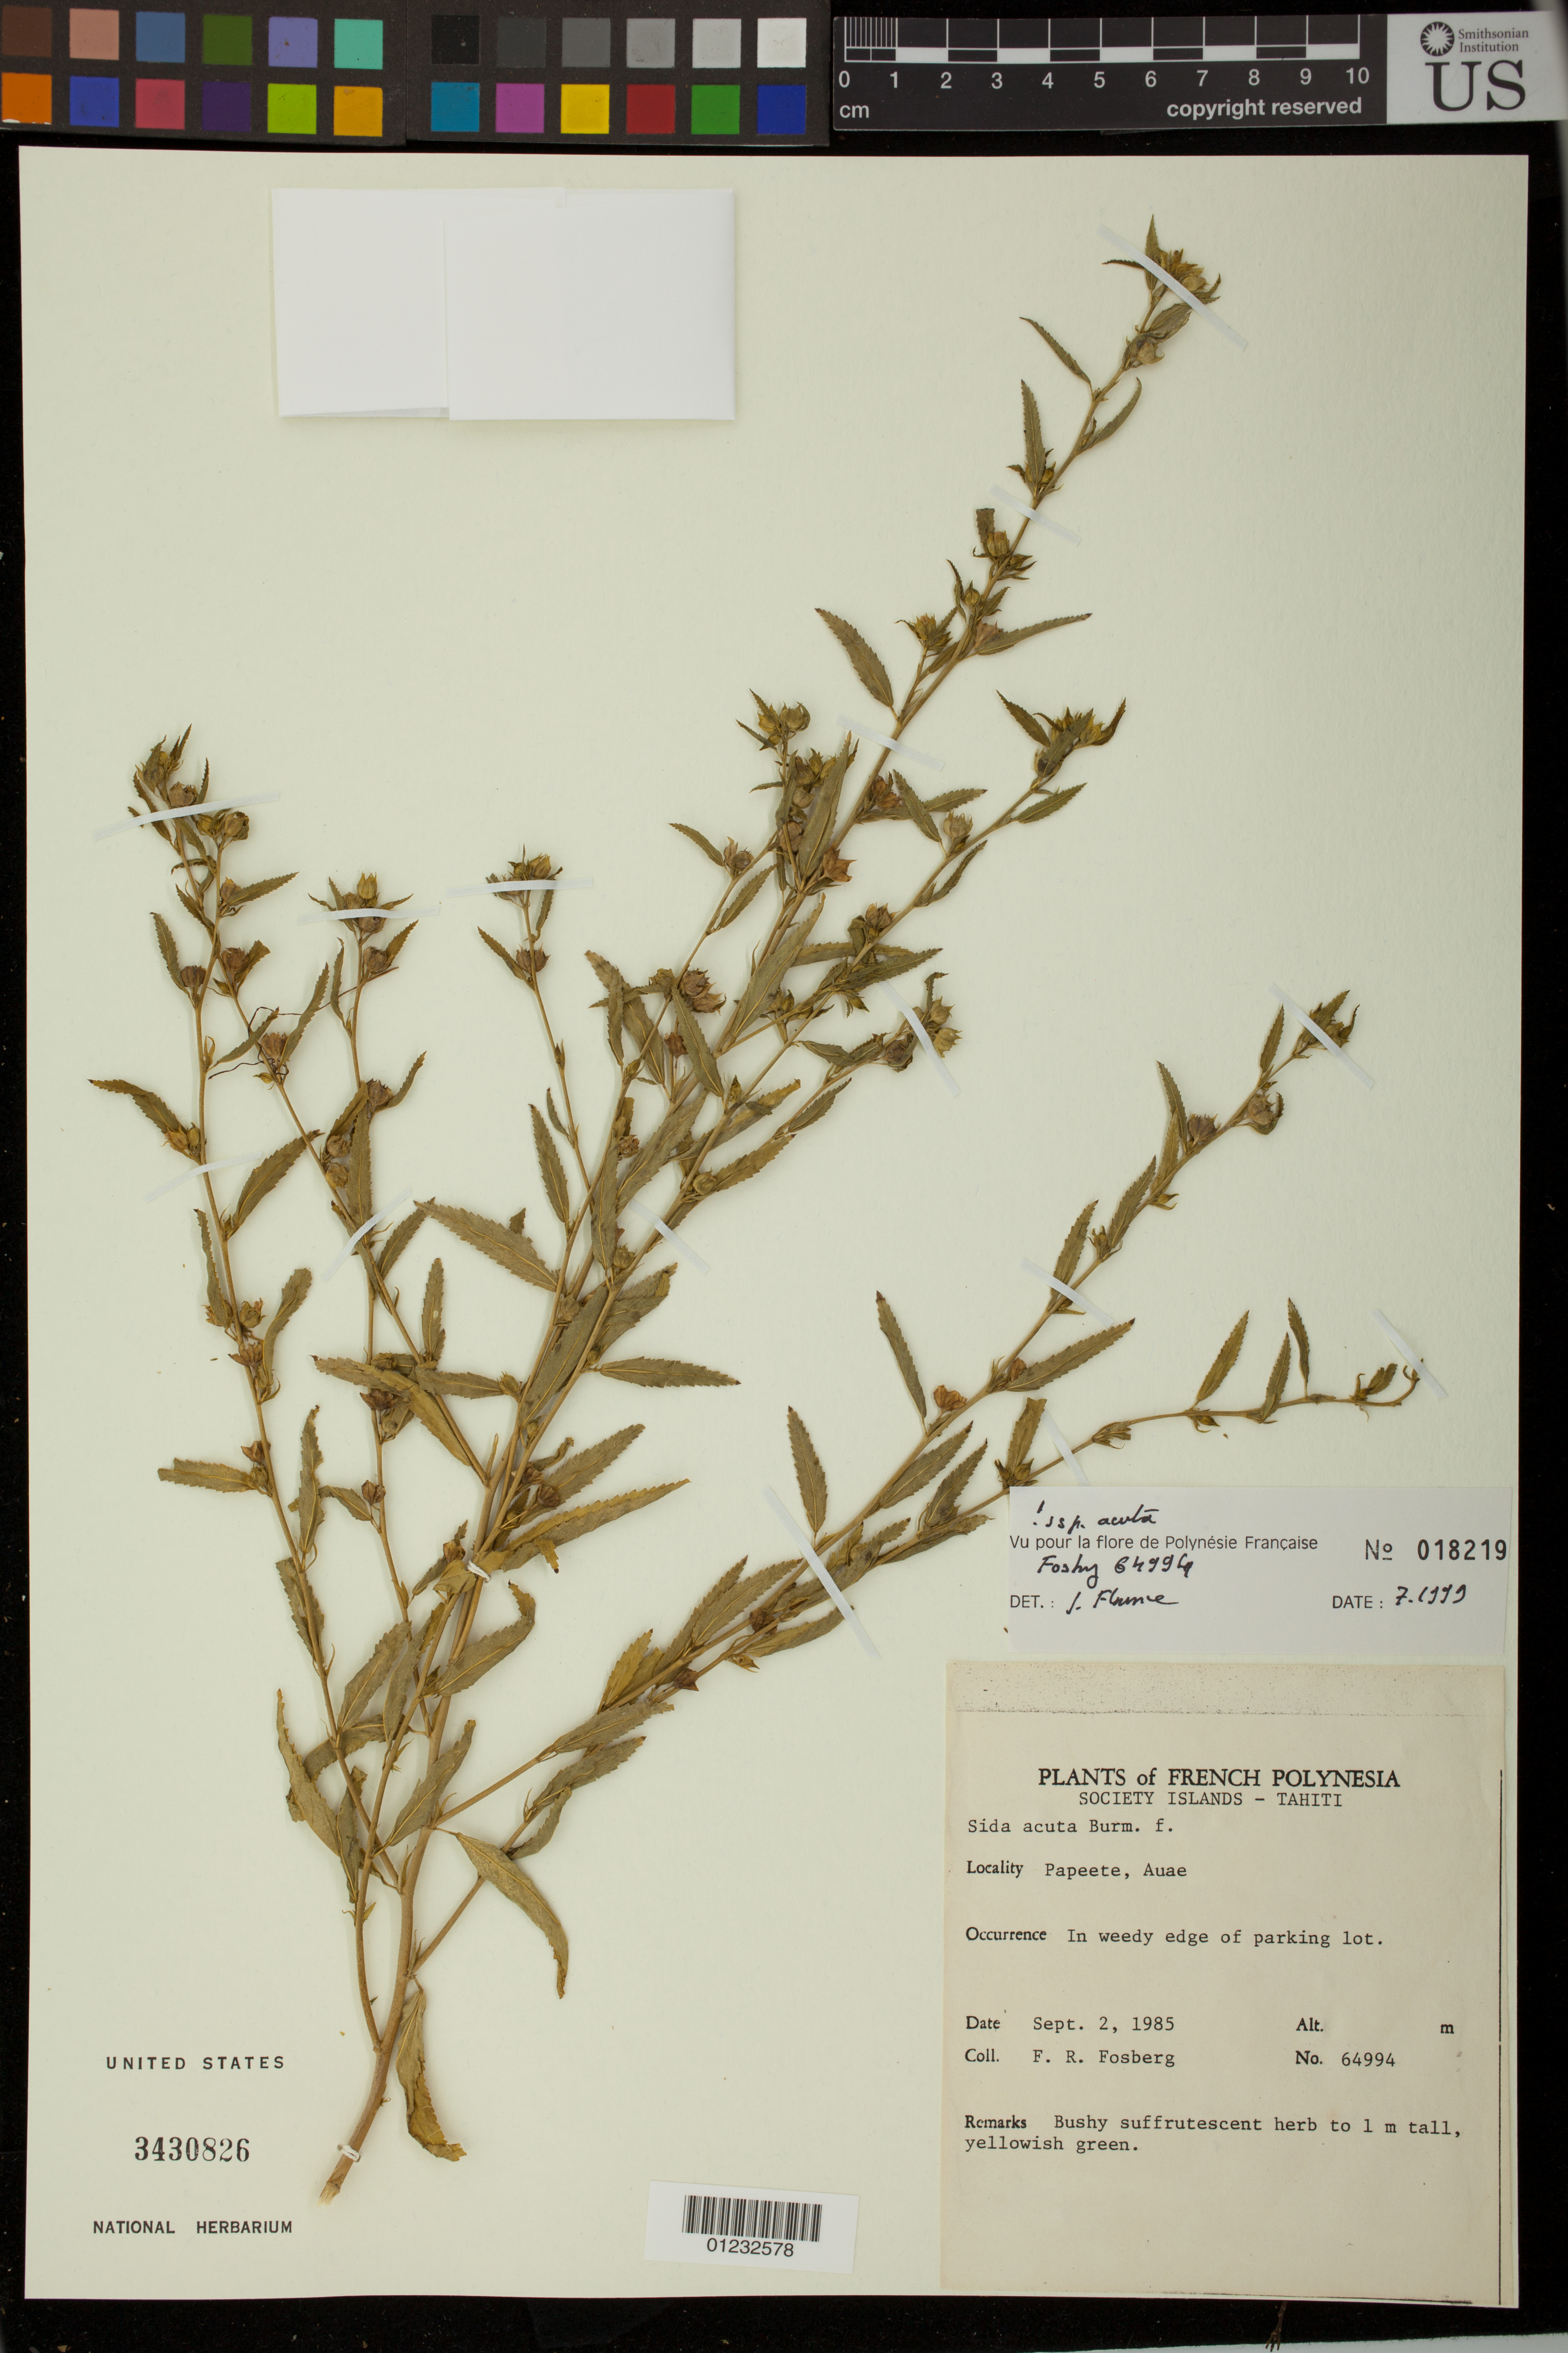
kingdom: Plantae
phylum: Tracheophyta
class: Magnoliopsida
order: Malvales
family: Malvaceae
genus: Sida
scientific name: Sida acuta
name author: Burm. f.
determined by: Florence, J.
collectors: F. R. Fosberg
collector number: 64994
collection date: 1985-09-02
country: French Polynesia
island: Tahiti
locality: Papeete, Auae.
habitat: In weedy edge of parking lot.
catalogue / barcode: US 3430826